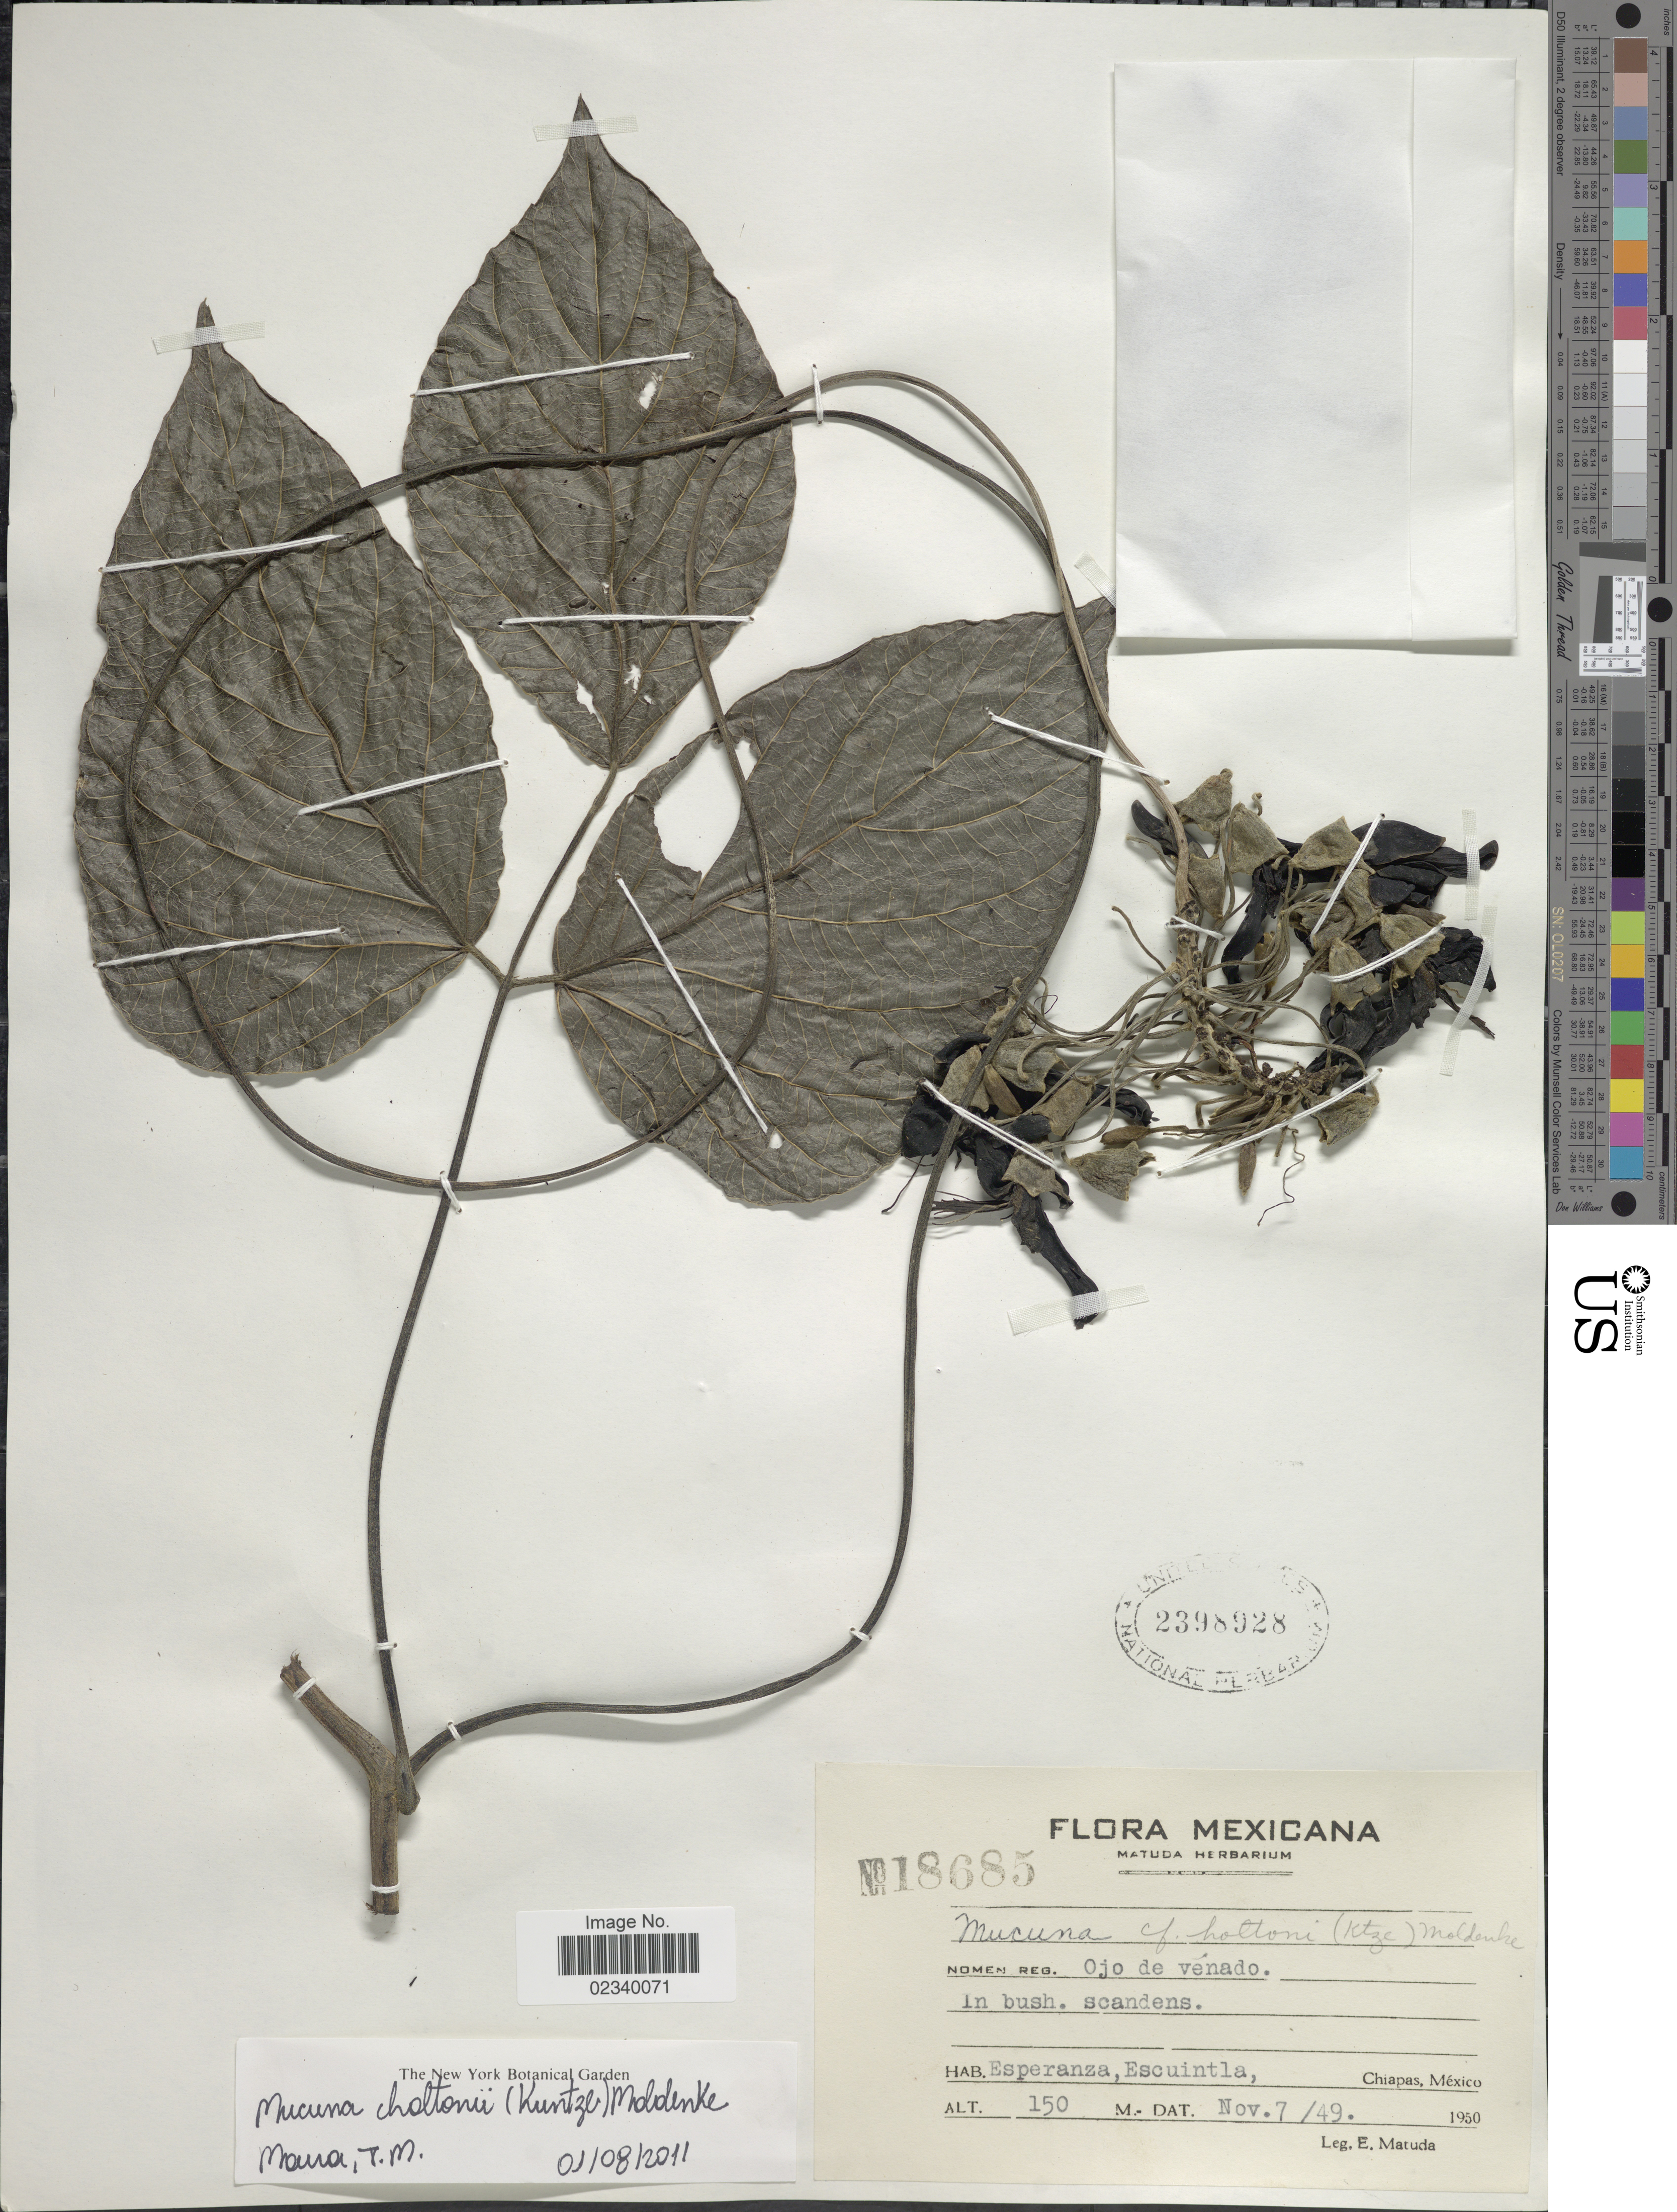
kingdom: Plantae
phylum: Tracheophyta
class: Magnoliopsida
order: Fabales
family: Fabaceae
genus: Mucuna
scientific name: Mucuna holtonii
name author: (Kuntze) Moldenke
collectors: E. Matuda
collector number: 18685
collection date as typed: Transcribed d/m/y: 7/11/49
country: Mexico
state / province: Chiapas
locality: Esperanza, Escuintla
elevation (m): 150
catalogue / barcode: US 2398928